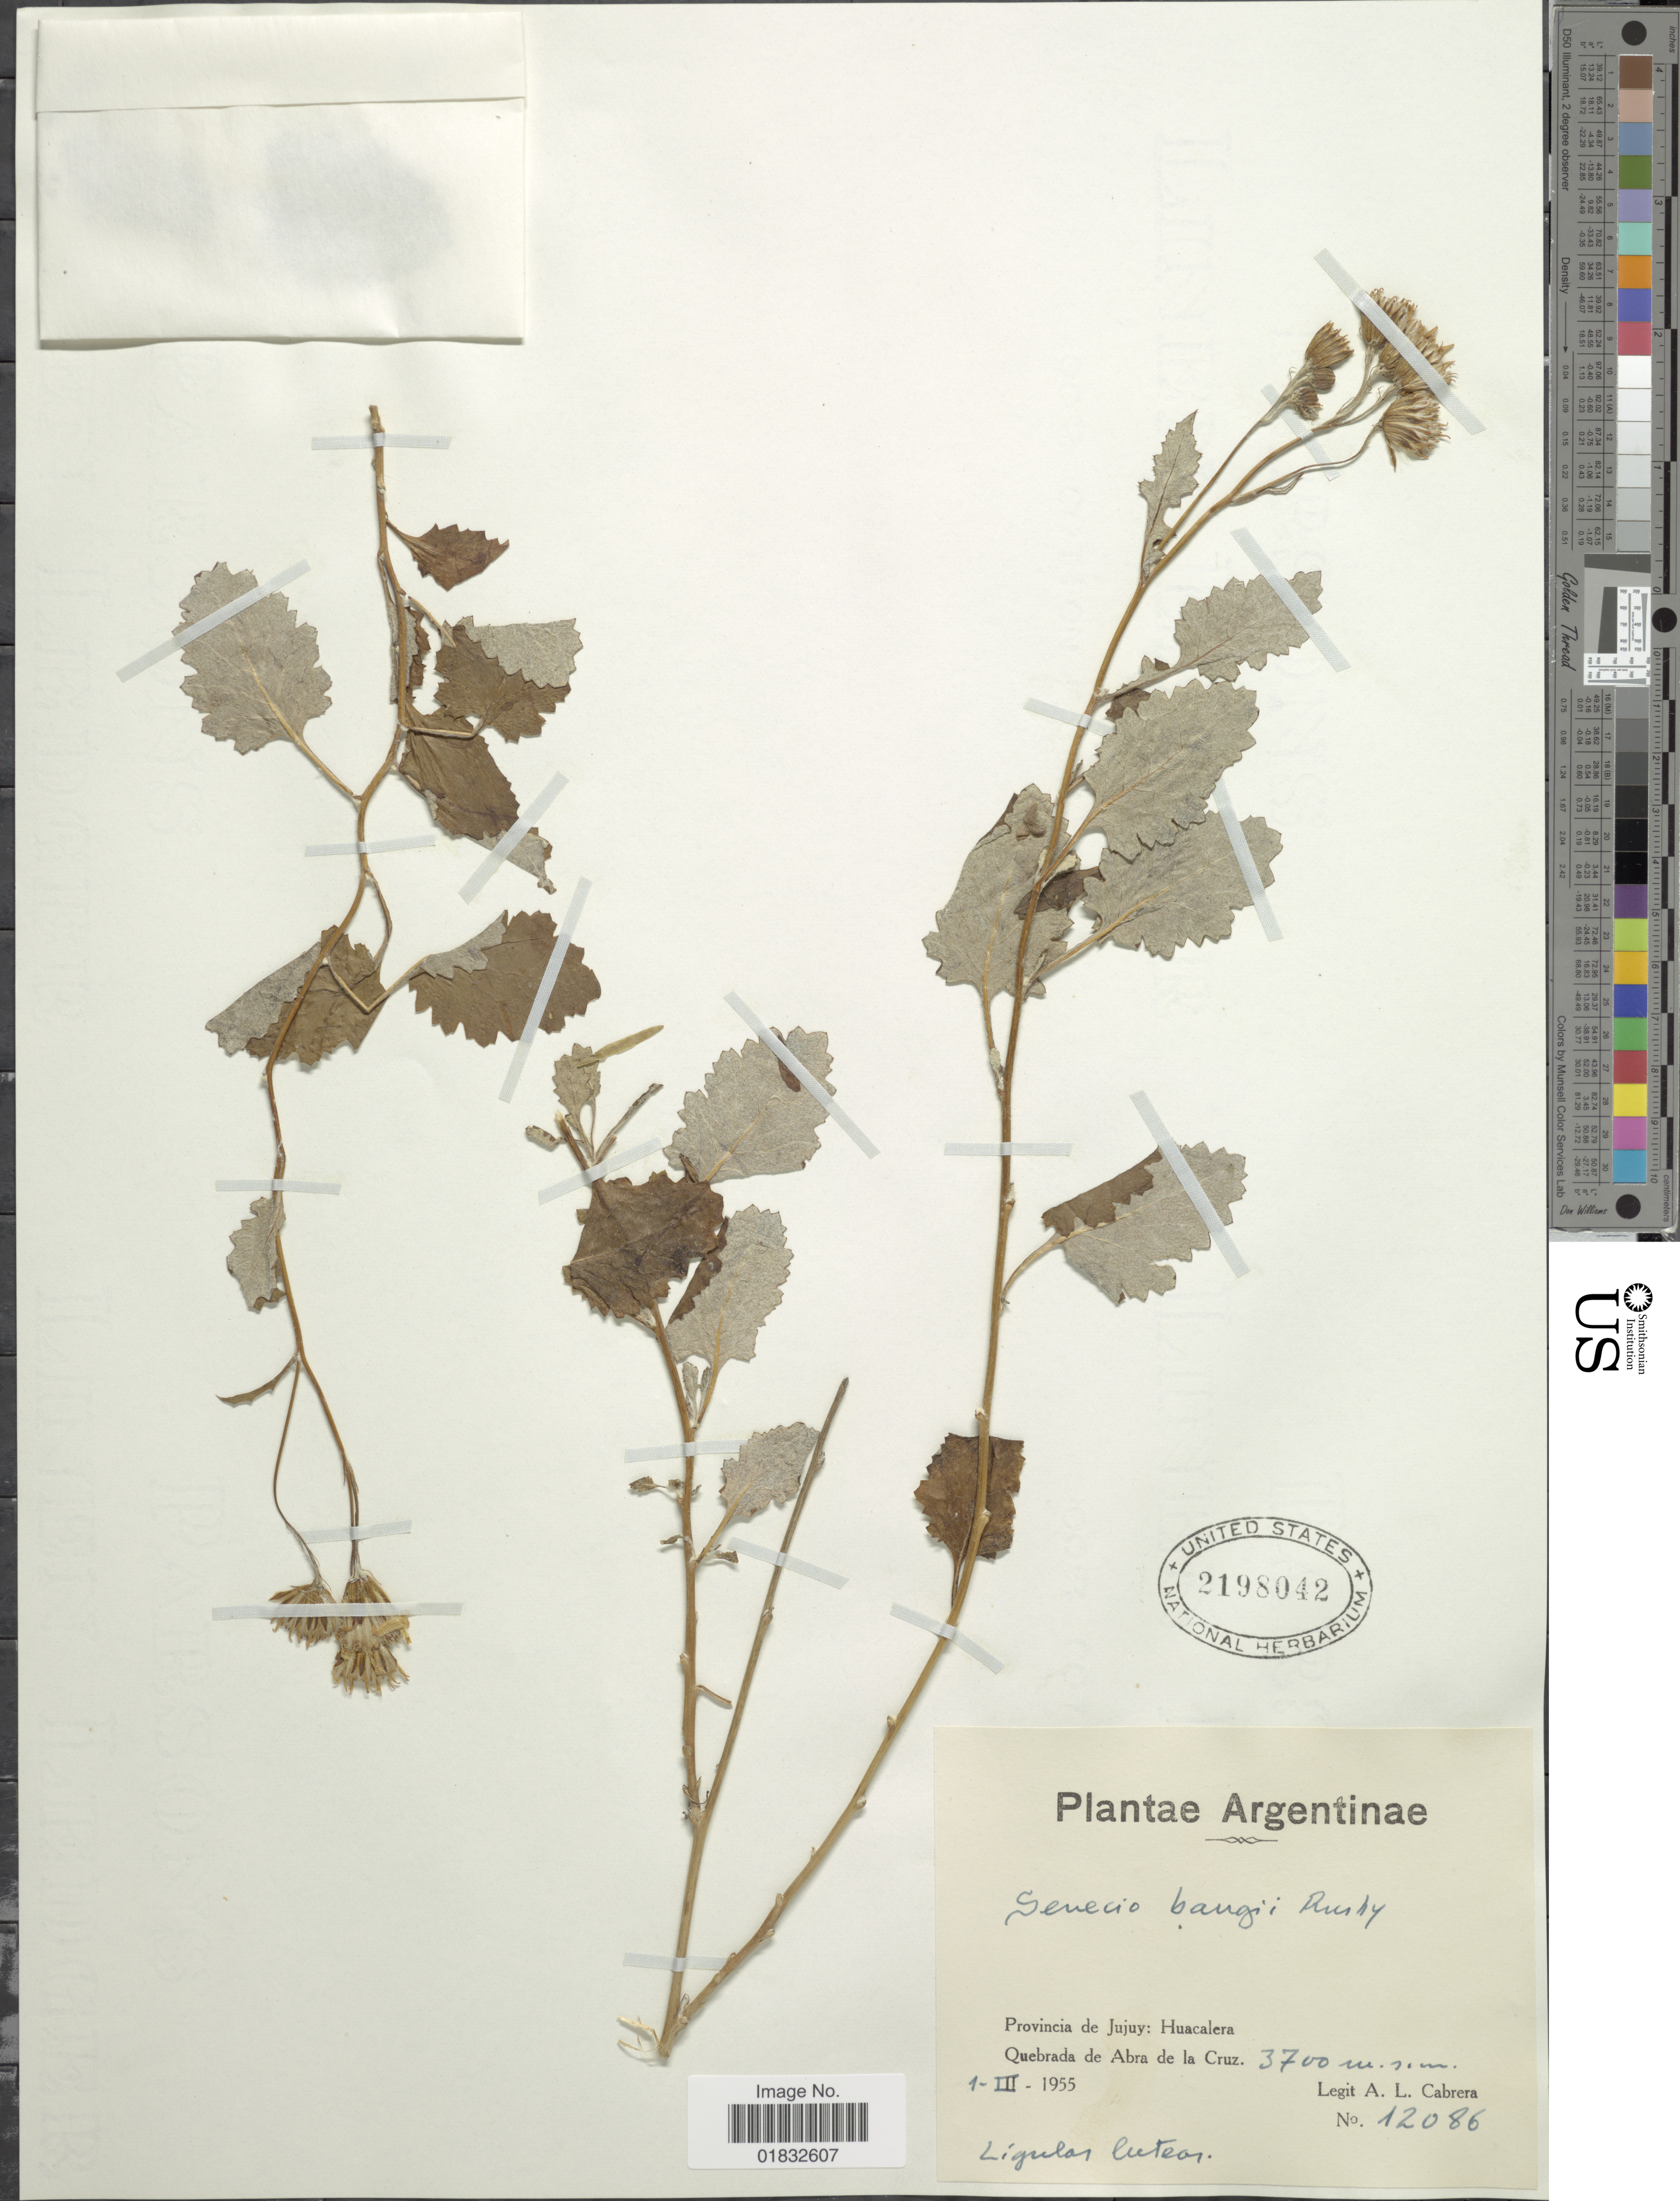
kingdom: Plantae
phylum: Tracheophyta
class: Magnoliopsida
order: Asterales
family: Asteraceae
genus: Senecio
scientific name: Senecio bangii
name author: Rusby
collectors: A. L. Cabrera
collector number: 12086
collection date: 1955-03-01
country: Argentina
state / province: Jujuy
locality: Huacalera, Quebrada de Abra de la Cruz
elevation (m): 3700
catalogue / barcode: US 2198042